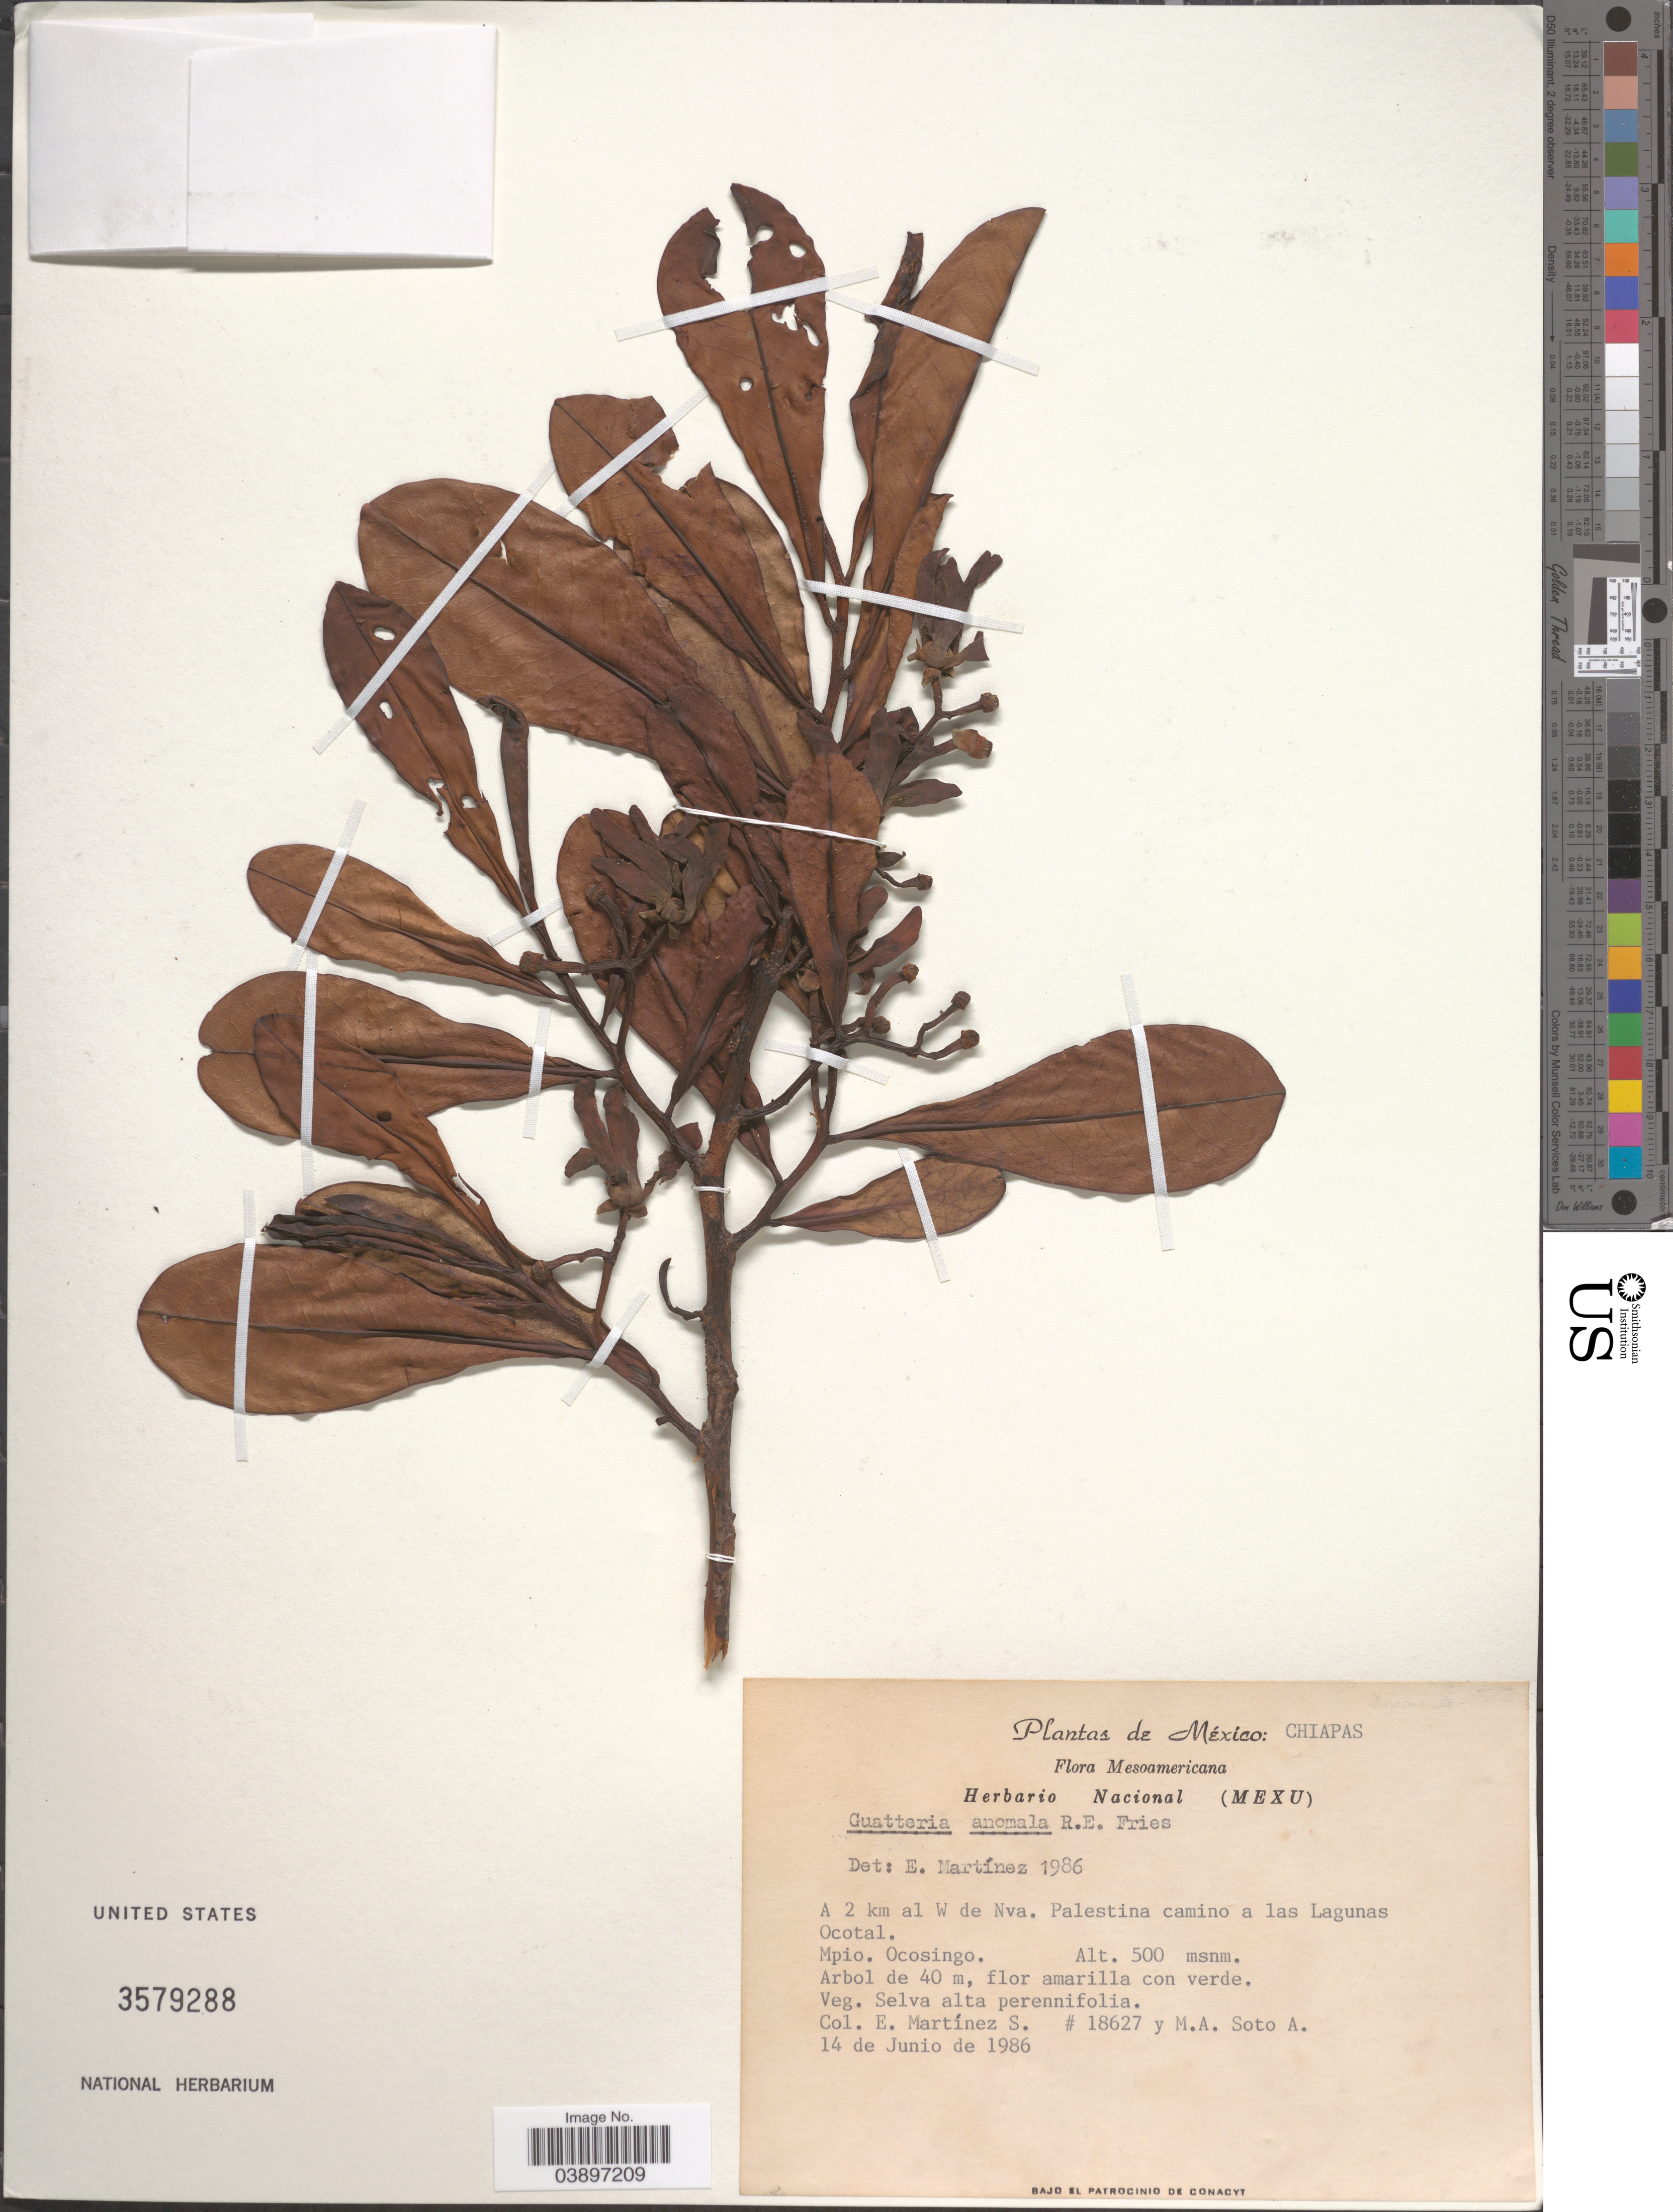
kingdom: Plantae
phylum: Tracheophyta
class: Magnoliopsida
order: Magnoliales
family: Annonaceae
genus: Guatteria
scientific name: Guatteria anomala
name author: R.E. Fr.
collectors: E. M. Martínez S. & M. Soto Arenas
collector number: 18627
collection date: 1986-06-14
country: Mexico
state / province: Chiapas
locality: A 2 km al W de Nva. Palestina camino a las Lagunas Ocotal. Mpio. Ocosingo.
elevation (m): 500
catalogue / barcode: US 3579288